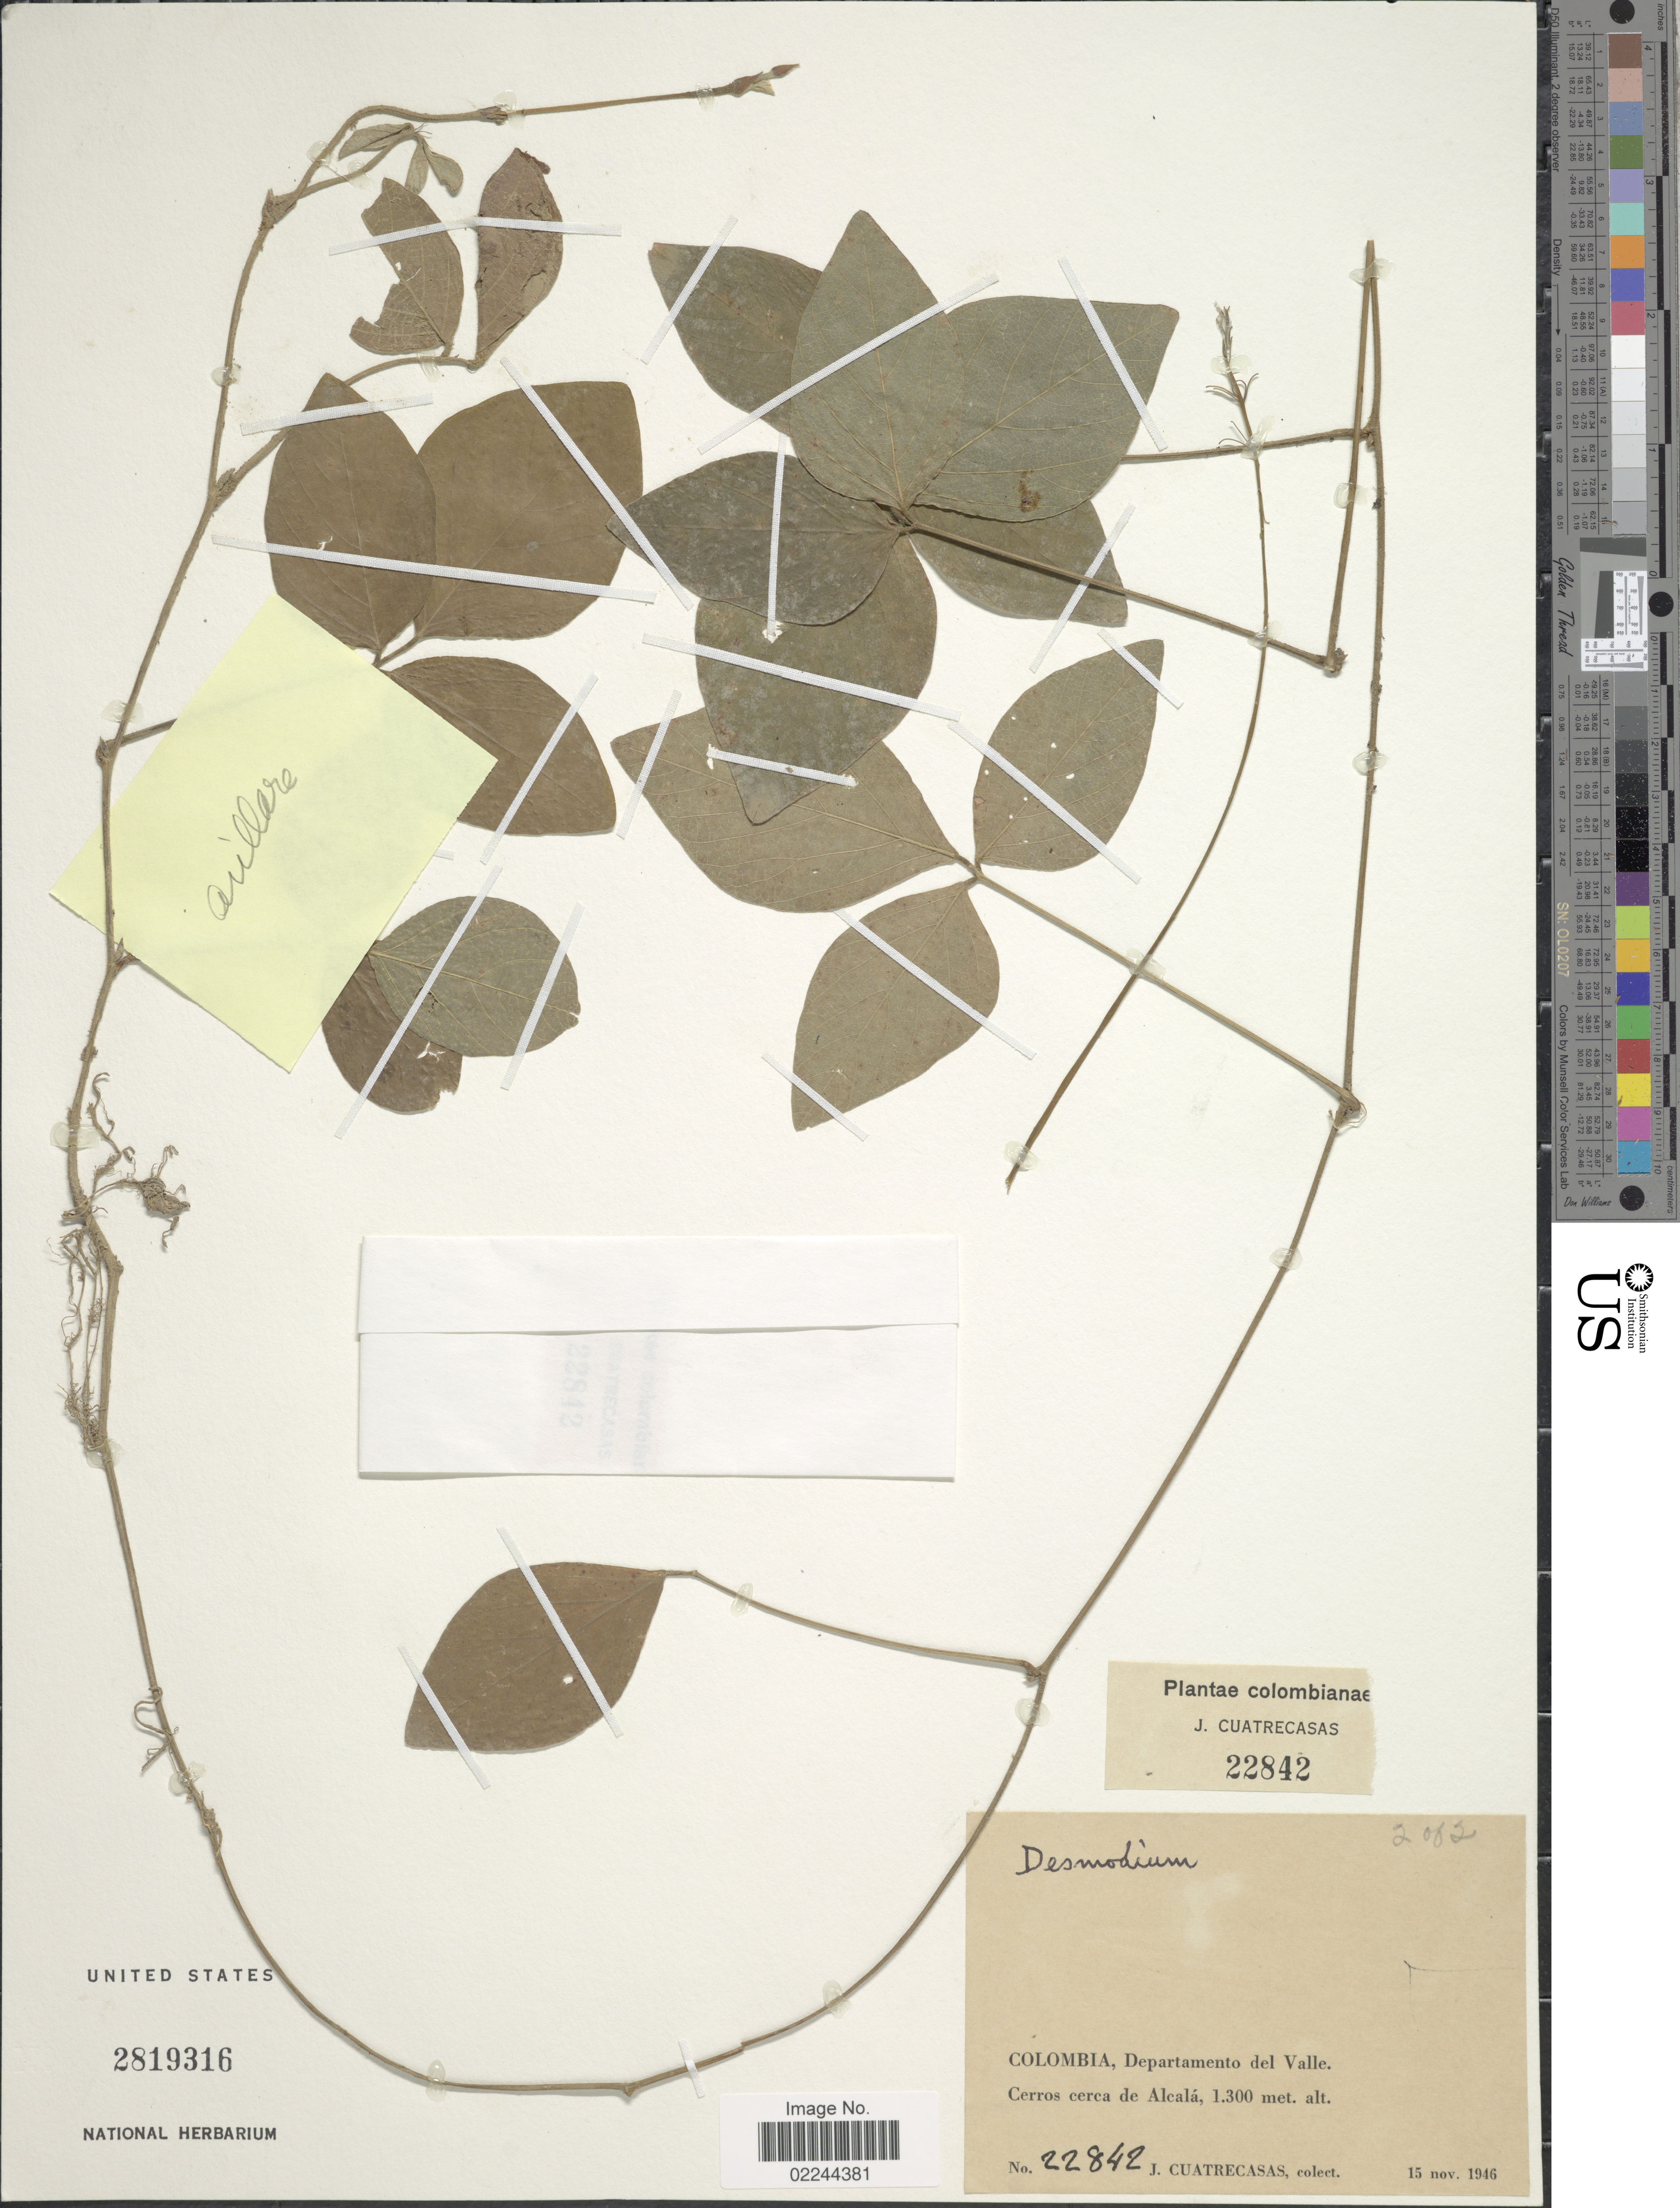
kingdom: Plantae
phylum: Tracheophyta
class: Magnoliopsida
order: Fabales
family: Fabaceae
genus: Desmodium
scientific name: Desmodium axillare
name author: (Sw.) DC.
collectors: J. Cuatrecasas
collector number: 22842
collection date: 1946-11-15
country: Colombia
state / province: Valle del Cauca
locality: Colombia, Departamento del Valle. Cerros cerca de Alcala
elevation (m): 1300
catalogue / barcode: US 2819316